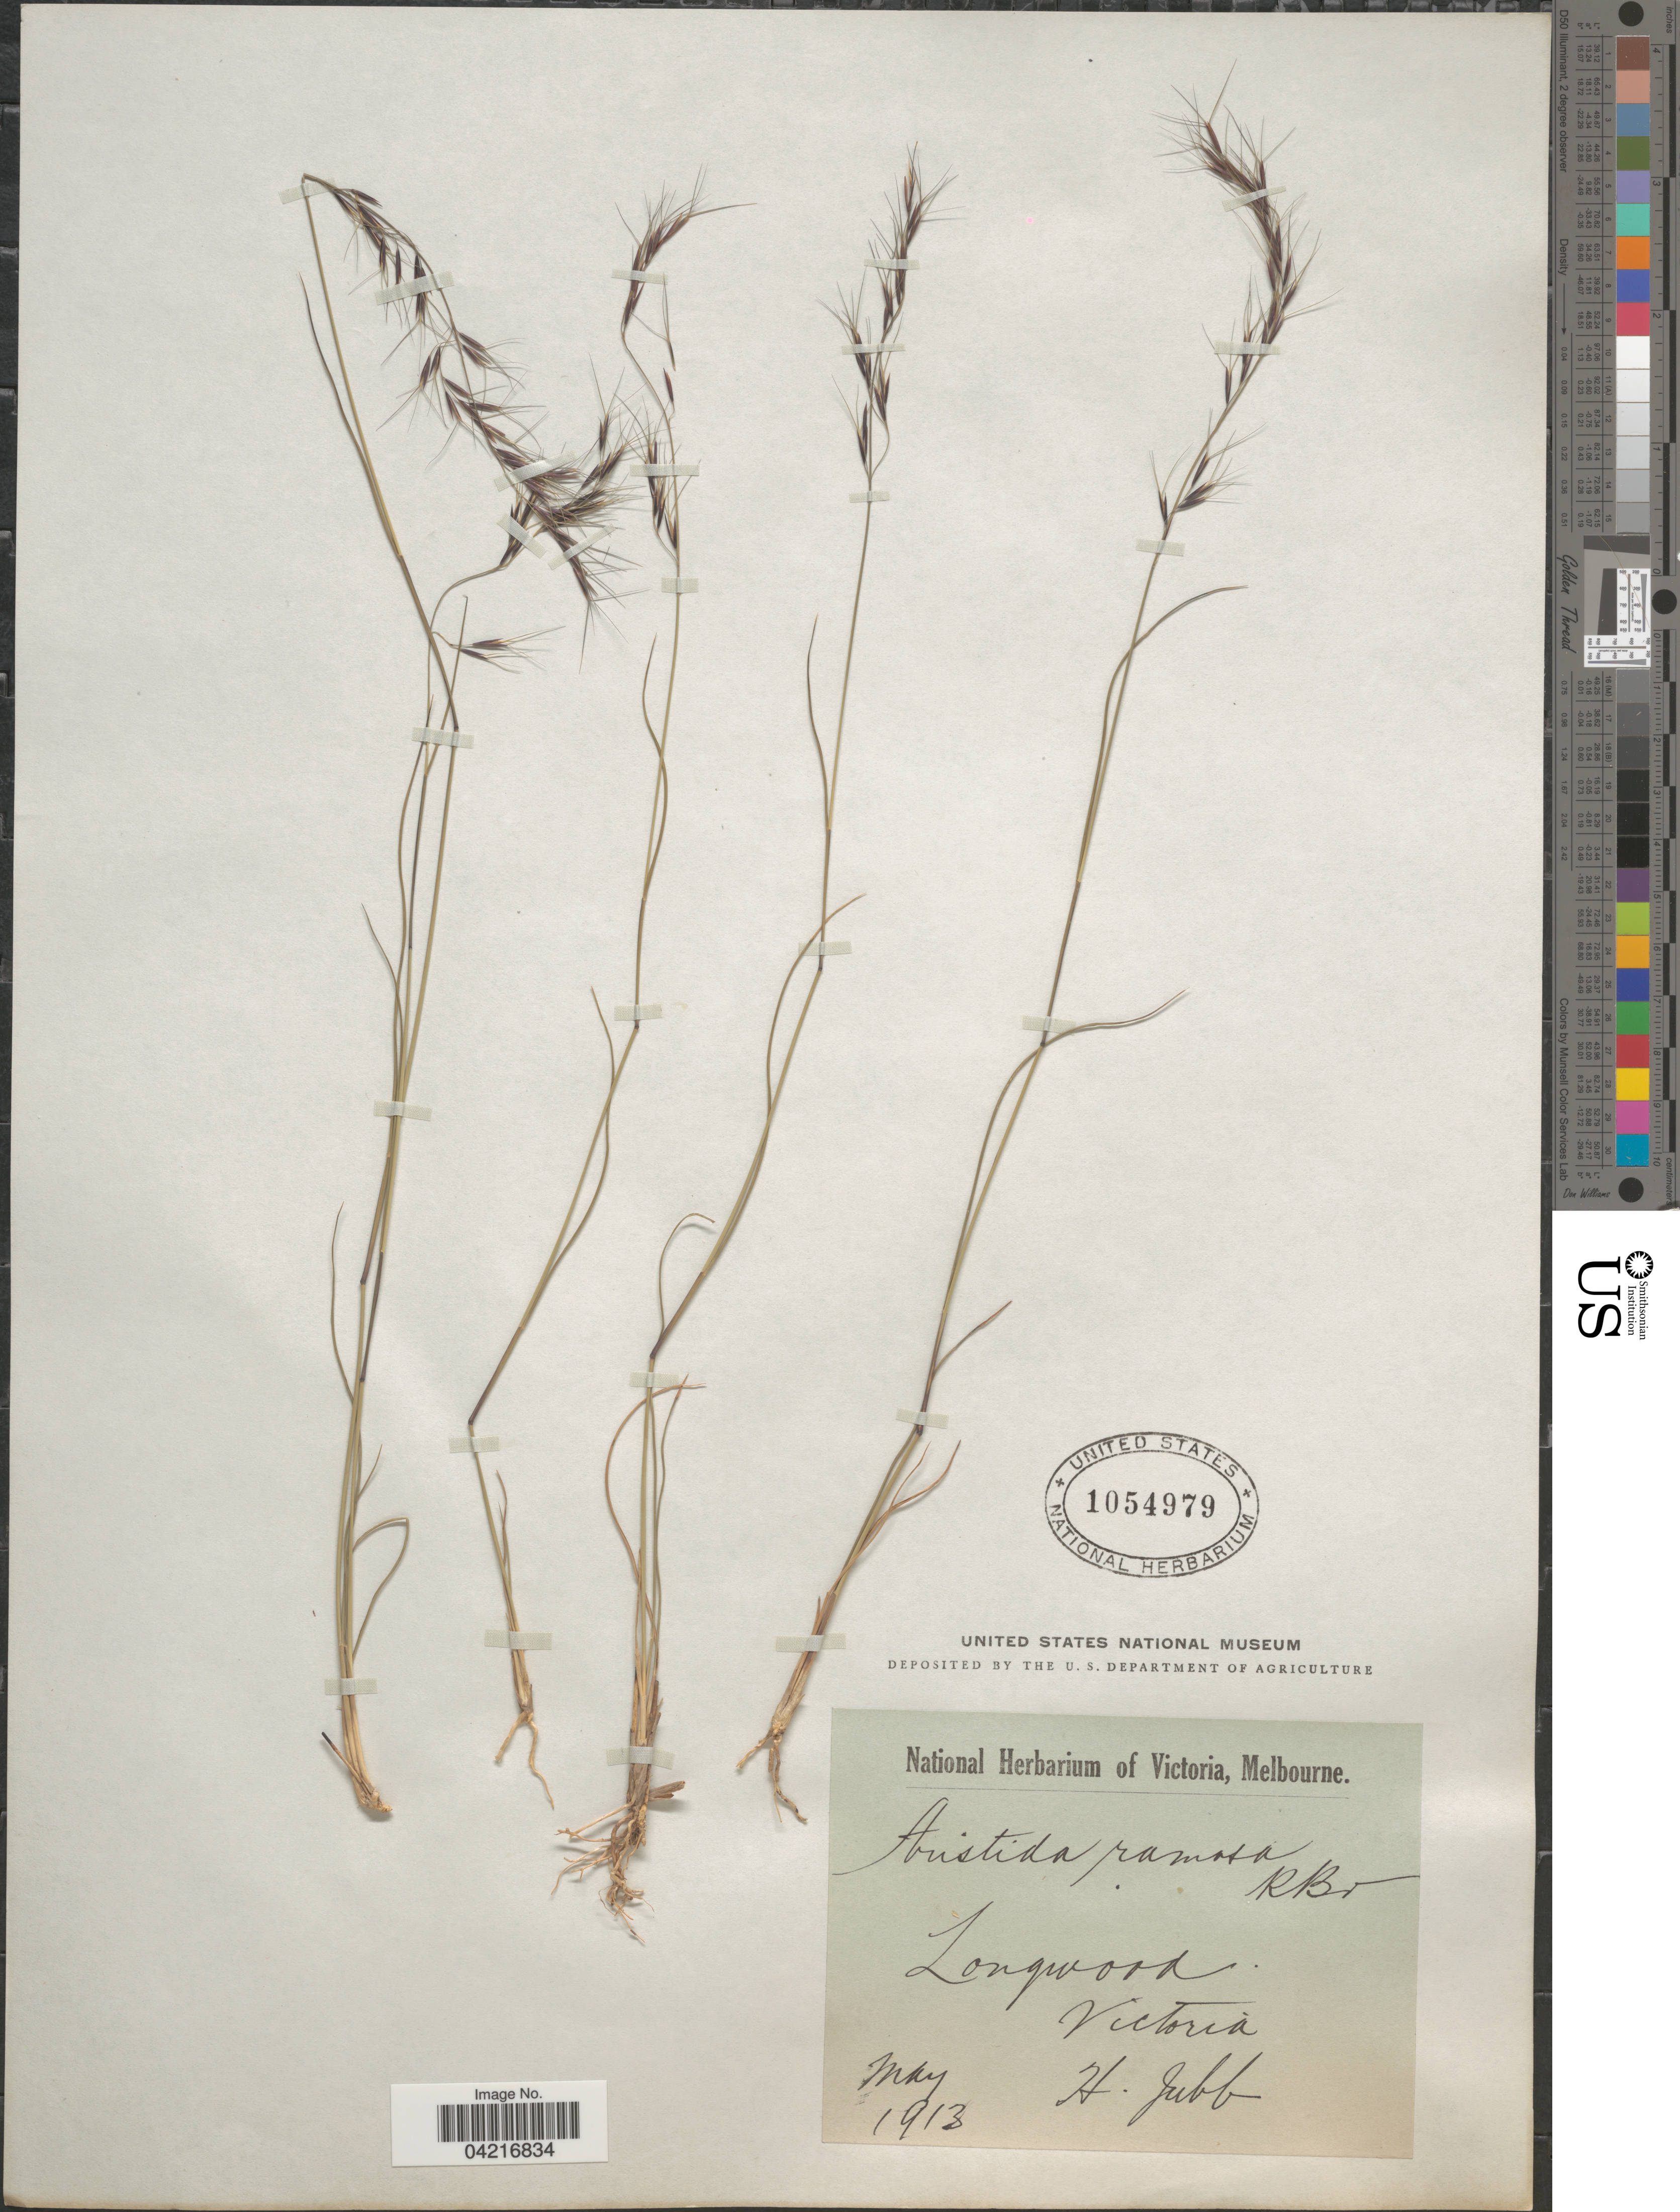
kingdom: Plantae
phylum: Tracheophyta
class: Liliopsida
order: Poales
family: Poaceae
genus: Aristida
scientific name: Aristida ramosa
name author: R. Br.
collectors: H. Jubb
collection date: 1913-05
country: Australia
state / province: Victoria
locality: Longwood. Victoria.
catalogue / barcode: US 1054979